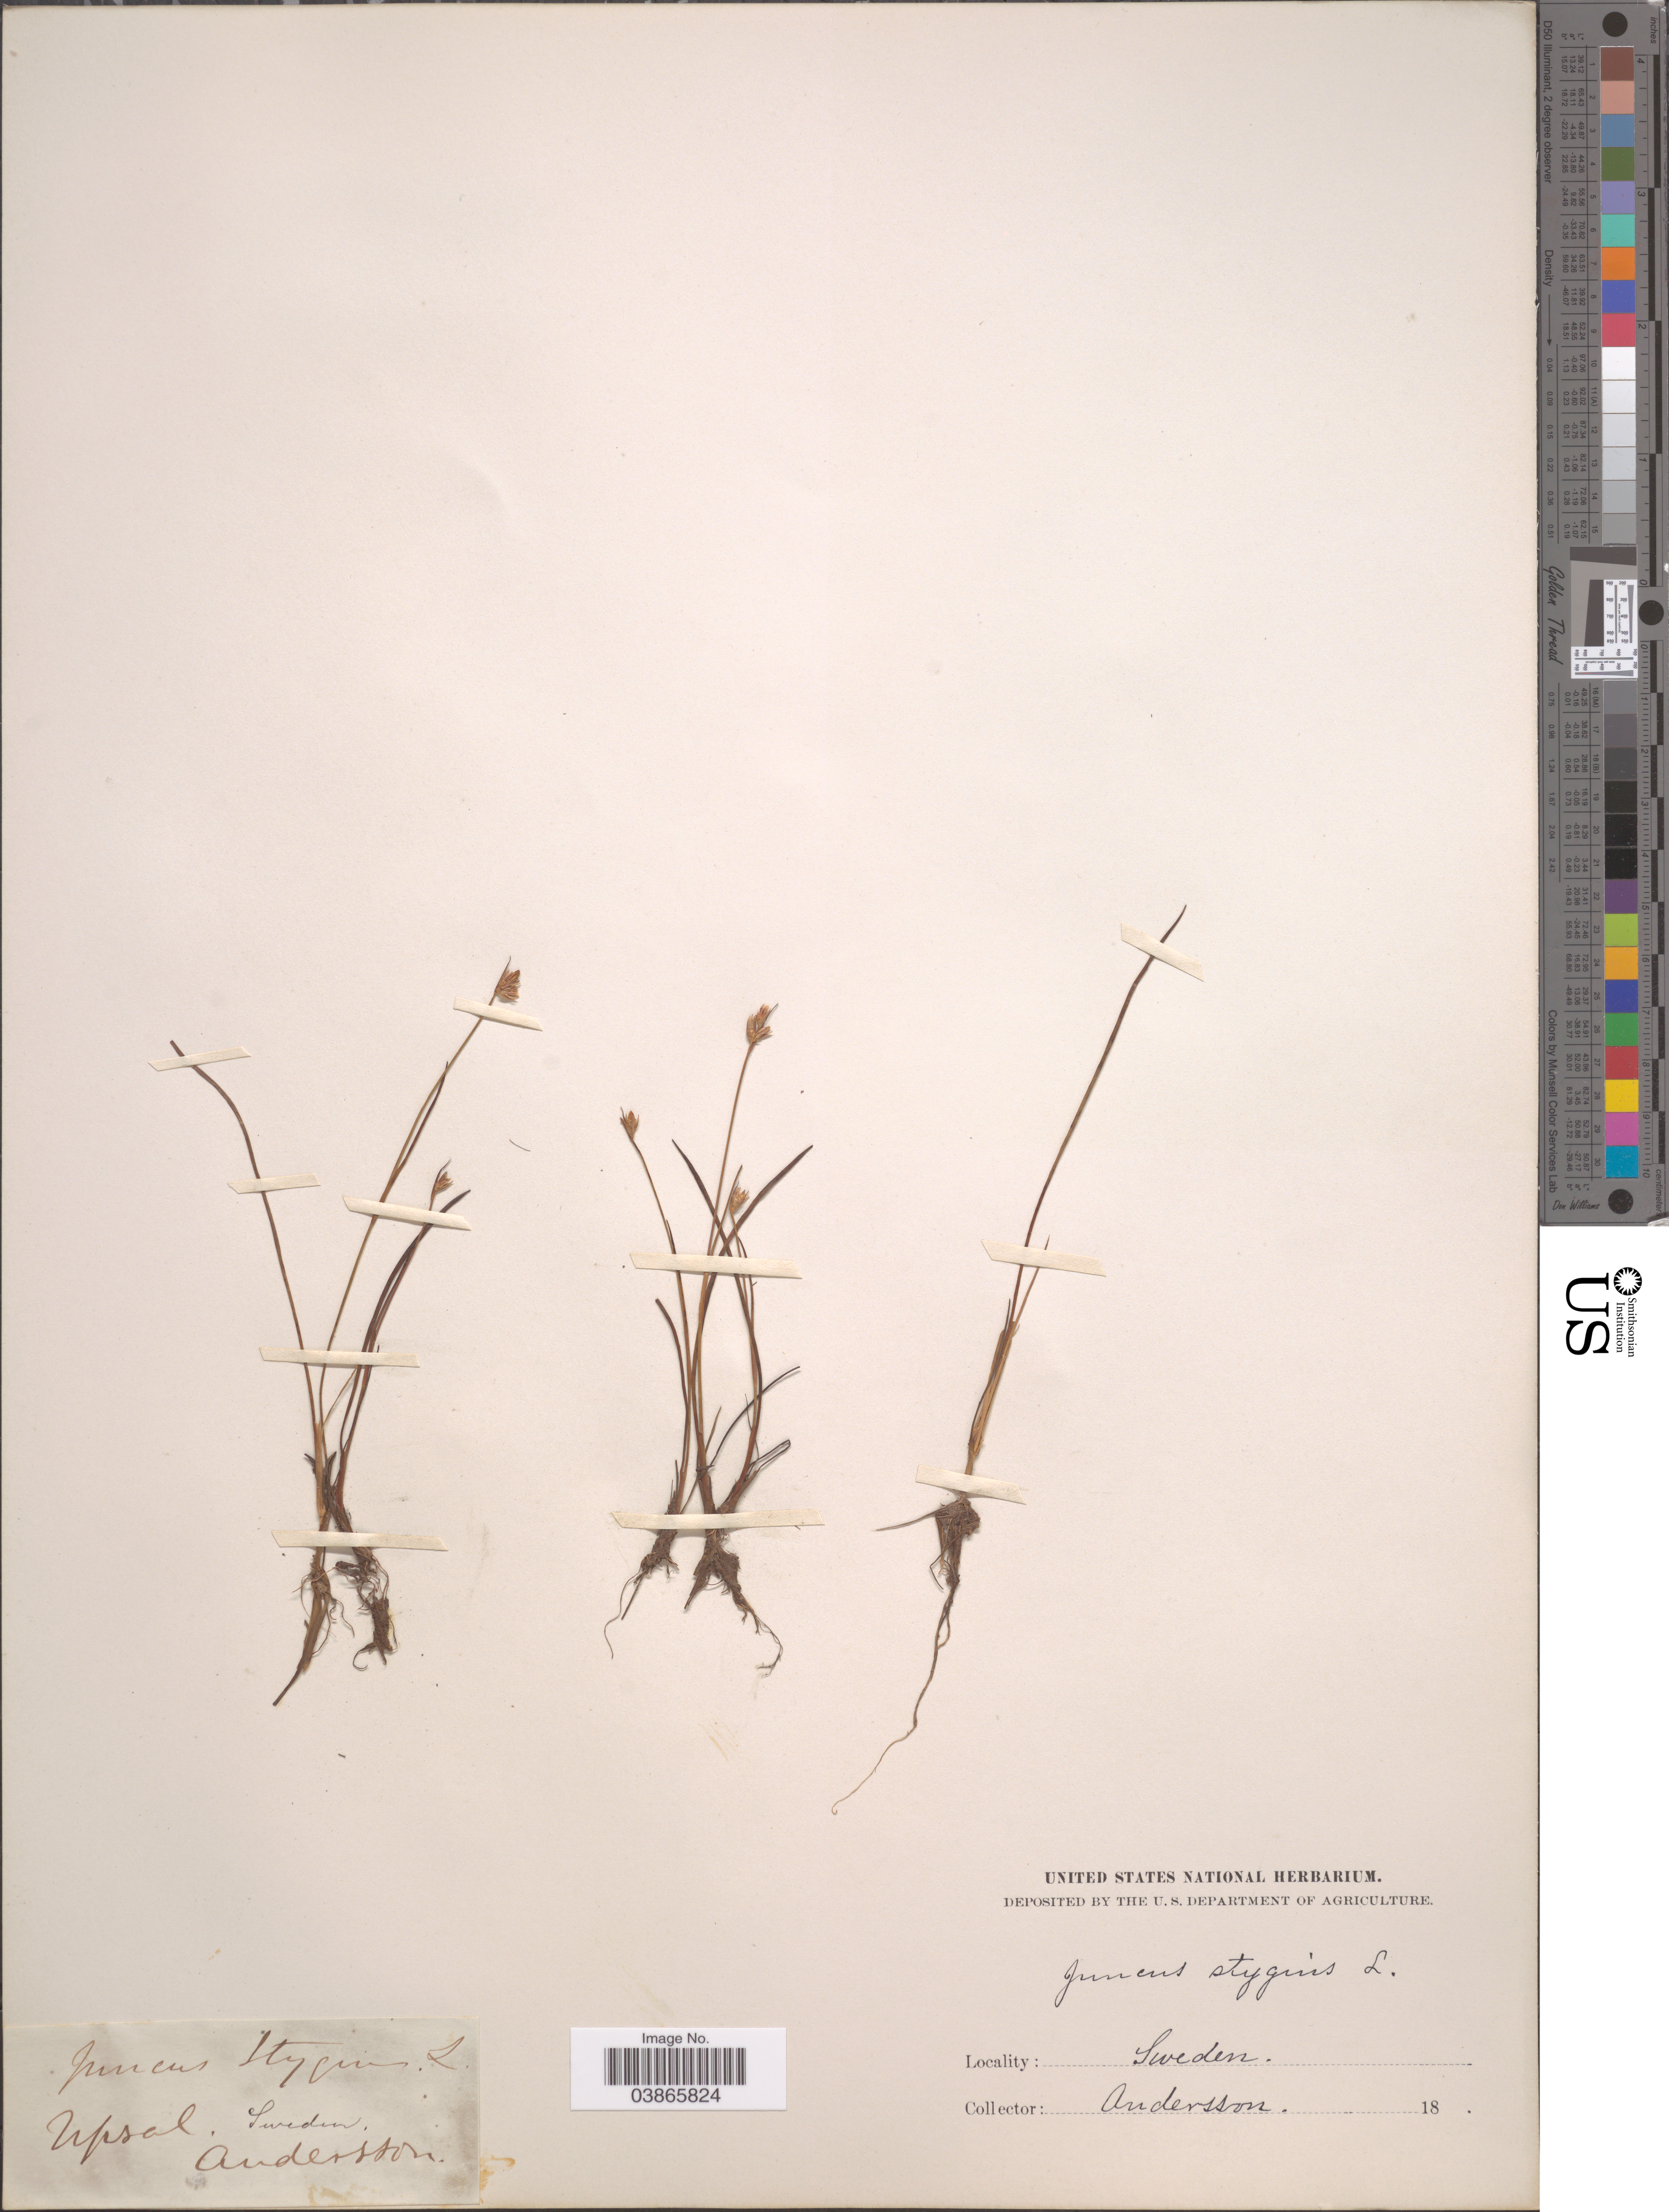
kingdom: Plantae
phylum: Tracheophyta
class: Liliopsida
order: Poales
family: Juncaceae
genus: Juncus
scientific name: Juncus stygius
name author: L.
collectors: Andersson, --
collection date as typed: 18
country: Sweden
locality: Upsal.